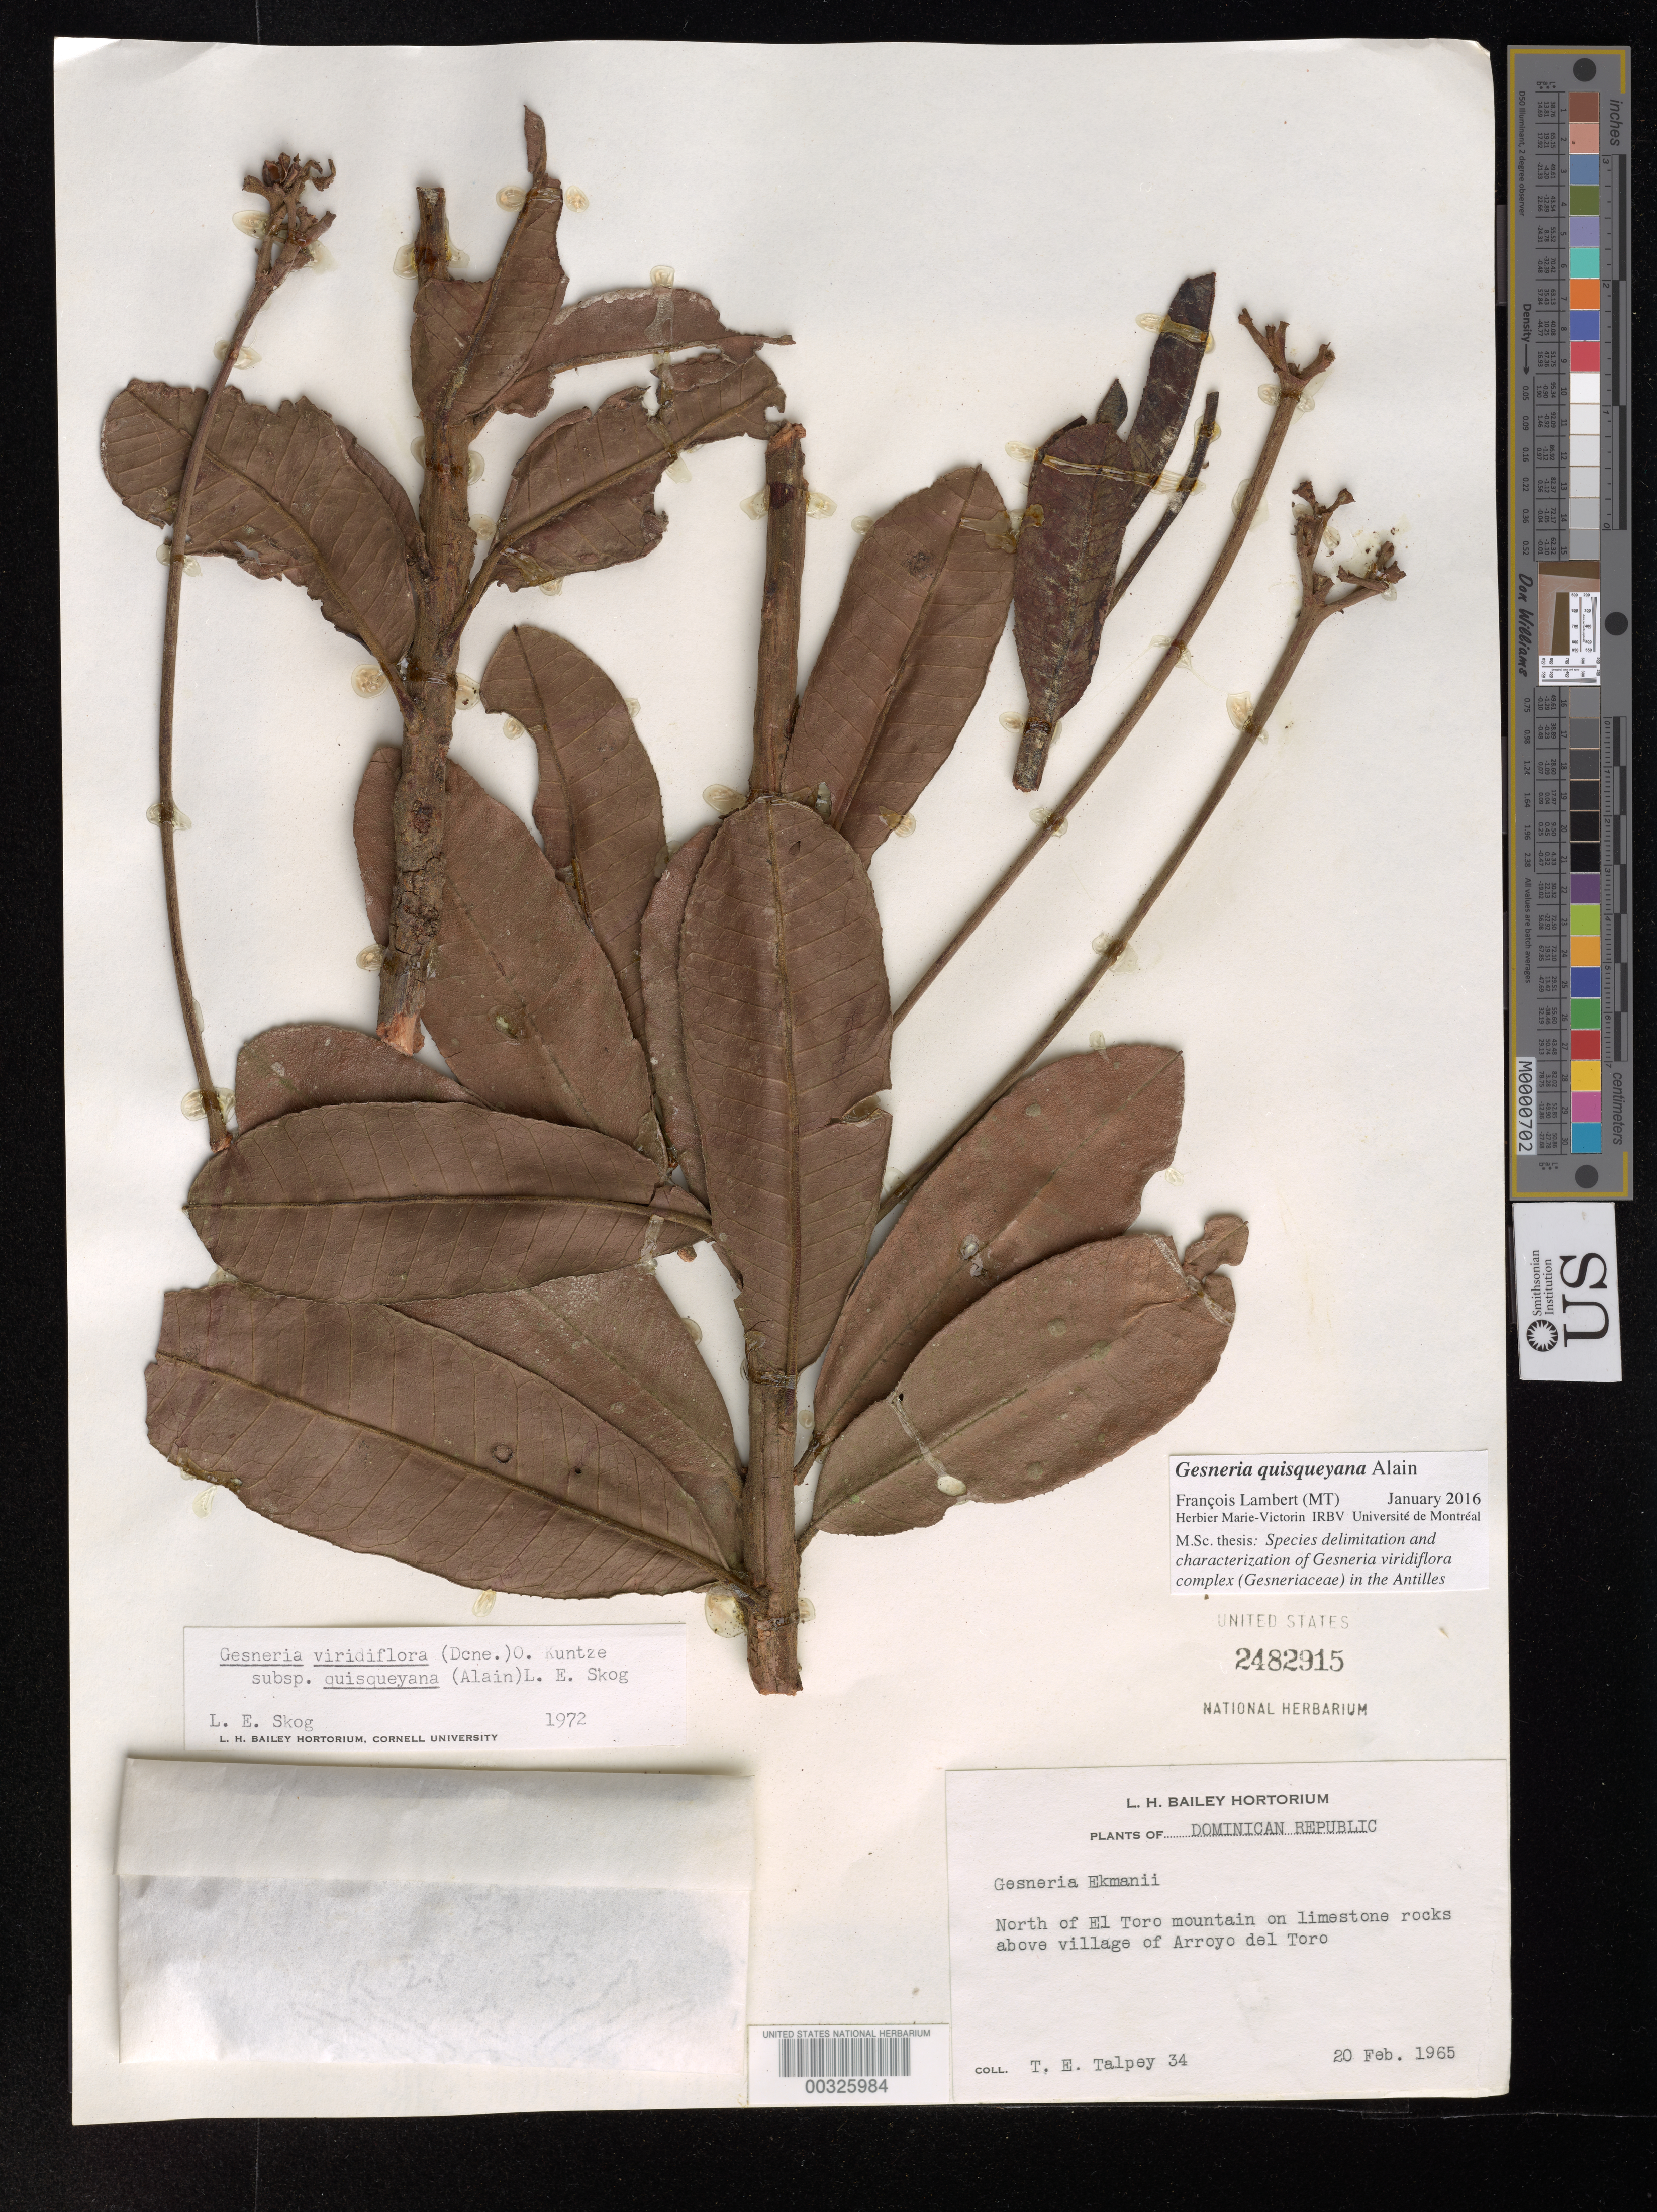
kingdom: Plantae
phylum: Tracheophyta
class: Magnoliopsida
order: Lamiales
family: Gesneriaceae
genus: Gesneria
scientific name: Gesneria quisqueyana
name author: Alain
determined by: Lambert, Francois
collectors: T. Talpey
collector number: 34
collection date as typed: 20 Feb 1965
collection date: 1965-02-20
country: Dominican Republic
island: Hispaniola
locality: N of El Toro Mountain above village of Arroyo del Toro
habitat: On limestone rocks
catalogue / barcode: US 2482915